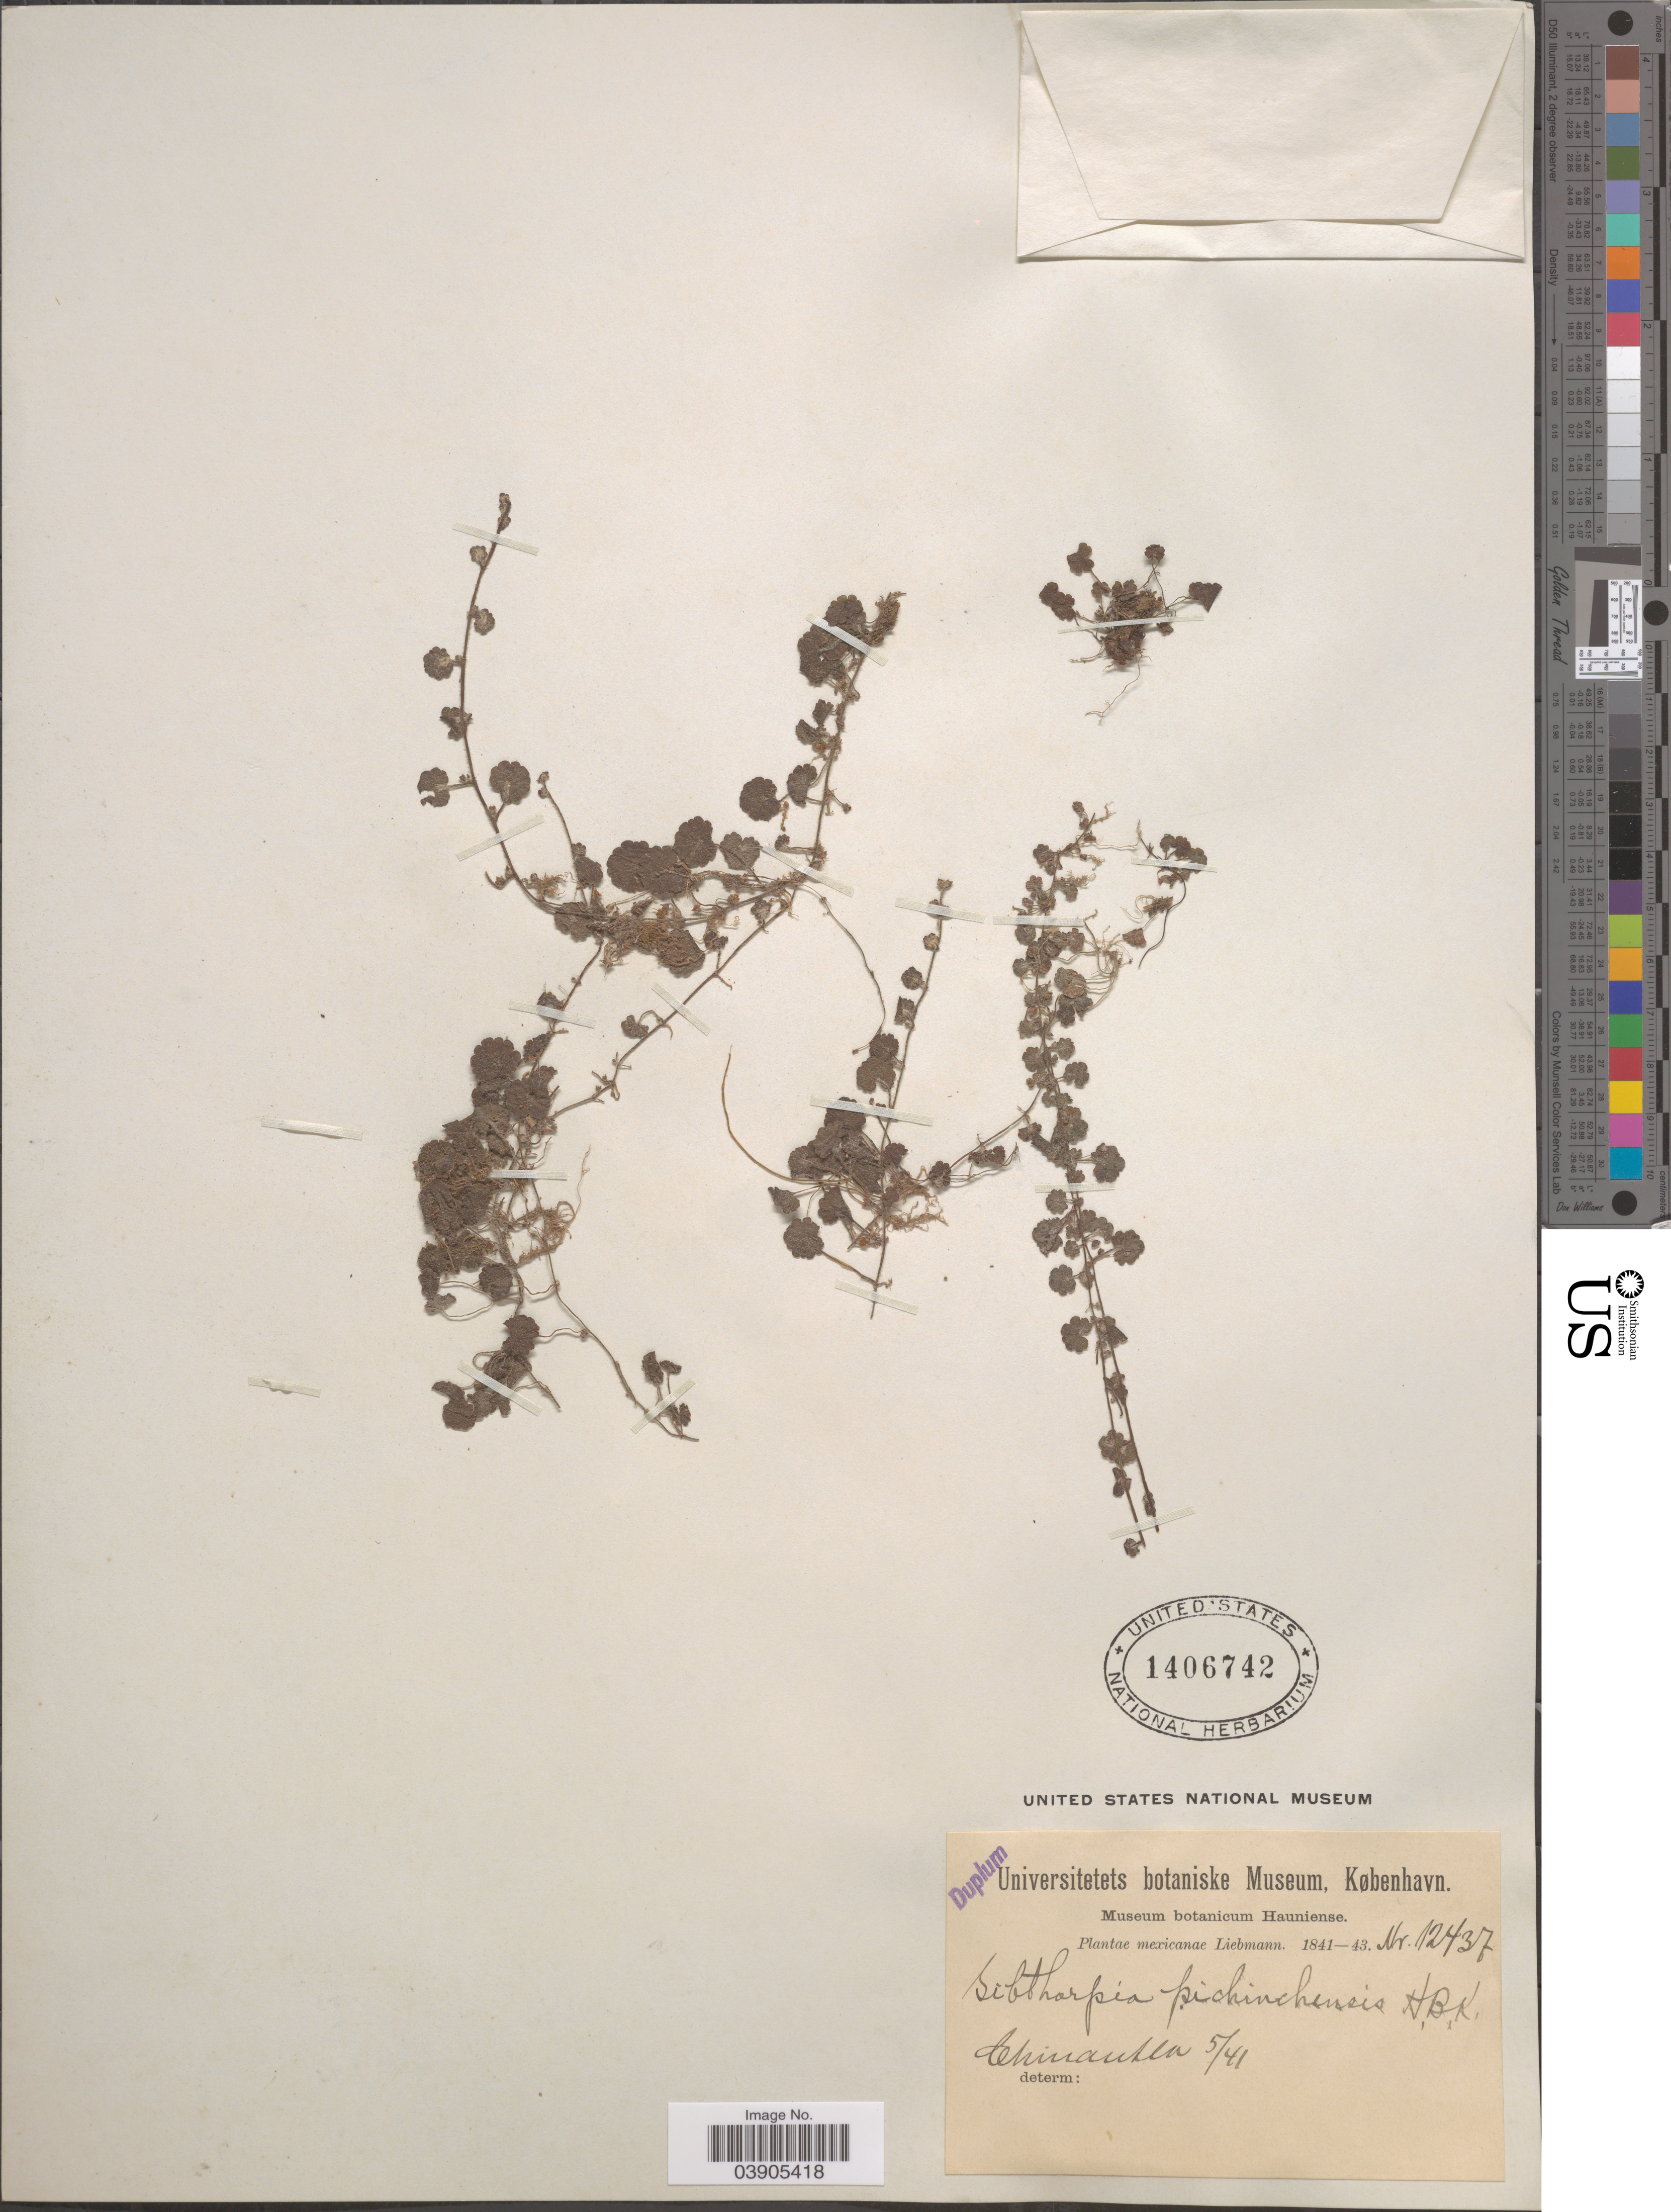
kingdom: Plantae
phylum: Tracheophyta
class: Magnoliopsida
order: Lamiales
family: Plantaginaceae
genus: Sibthorpia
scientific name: Sibthorpia repens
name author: (L.) Kuntze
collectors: Liebmann, --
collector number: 12437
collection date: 1841-05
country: Mexico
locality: Chinantla.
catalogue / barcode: US 1406742